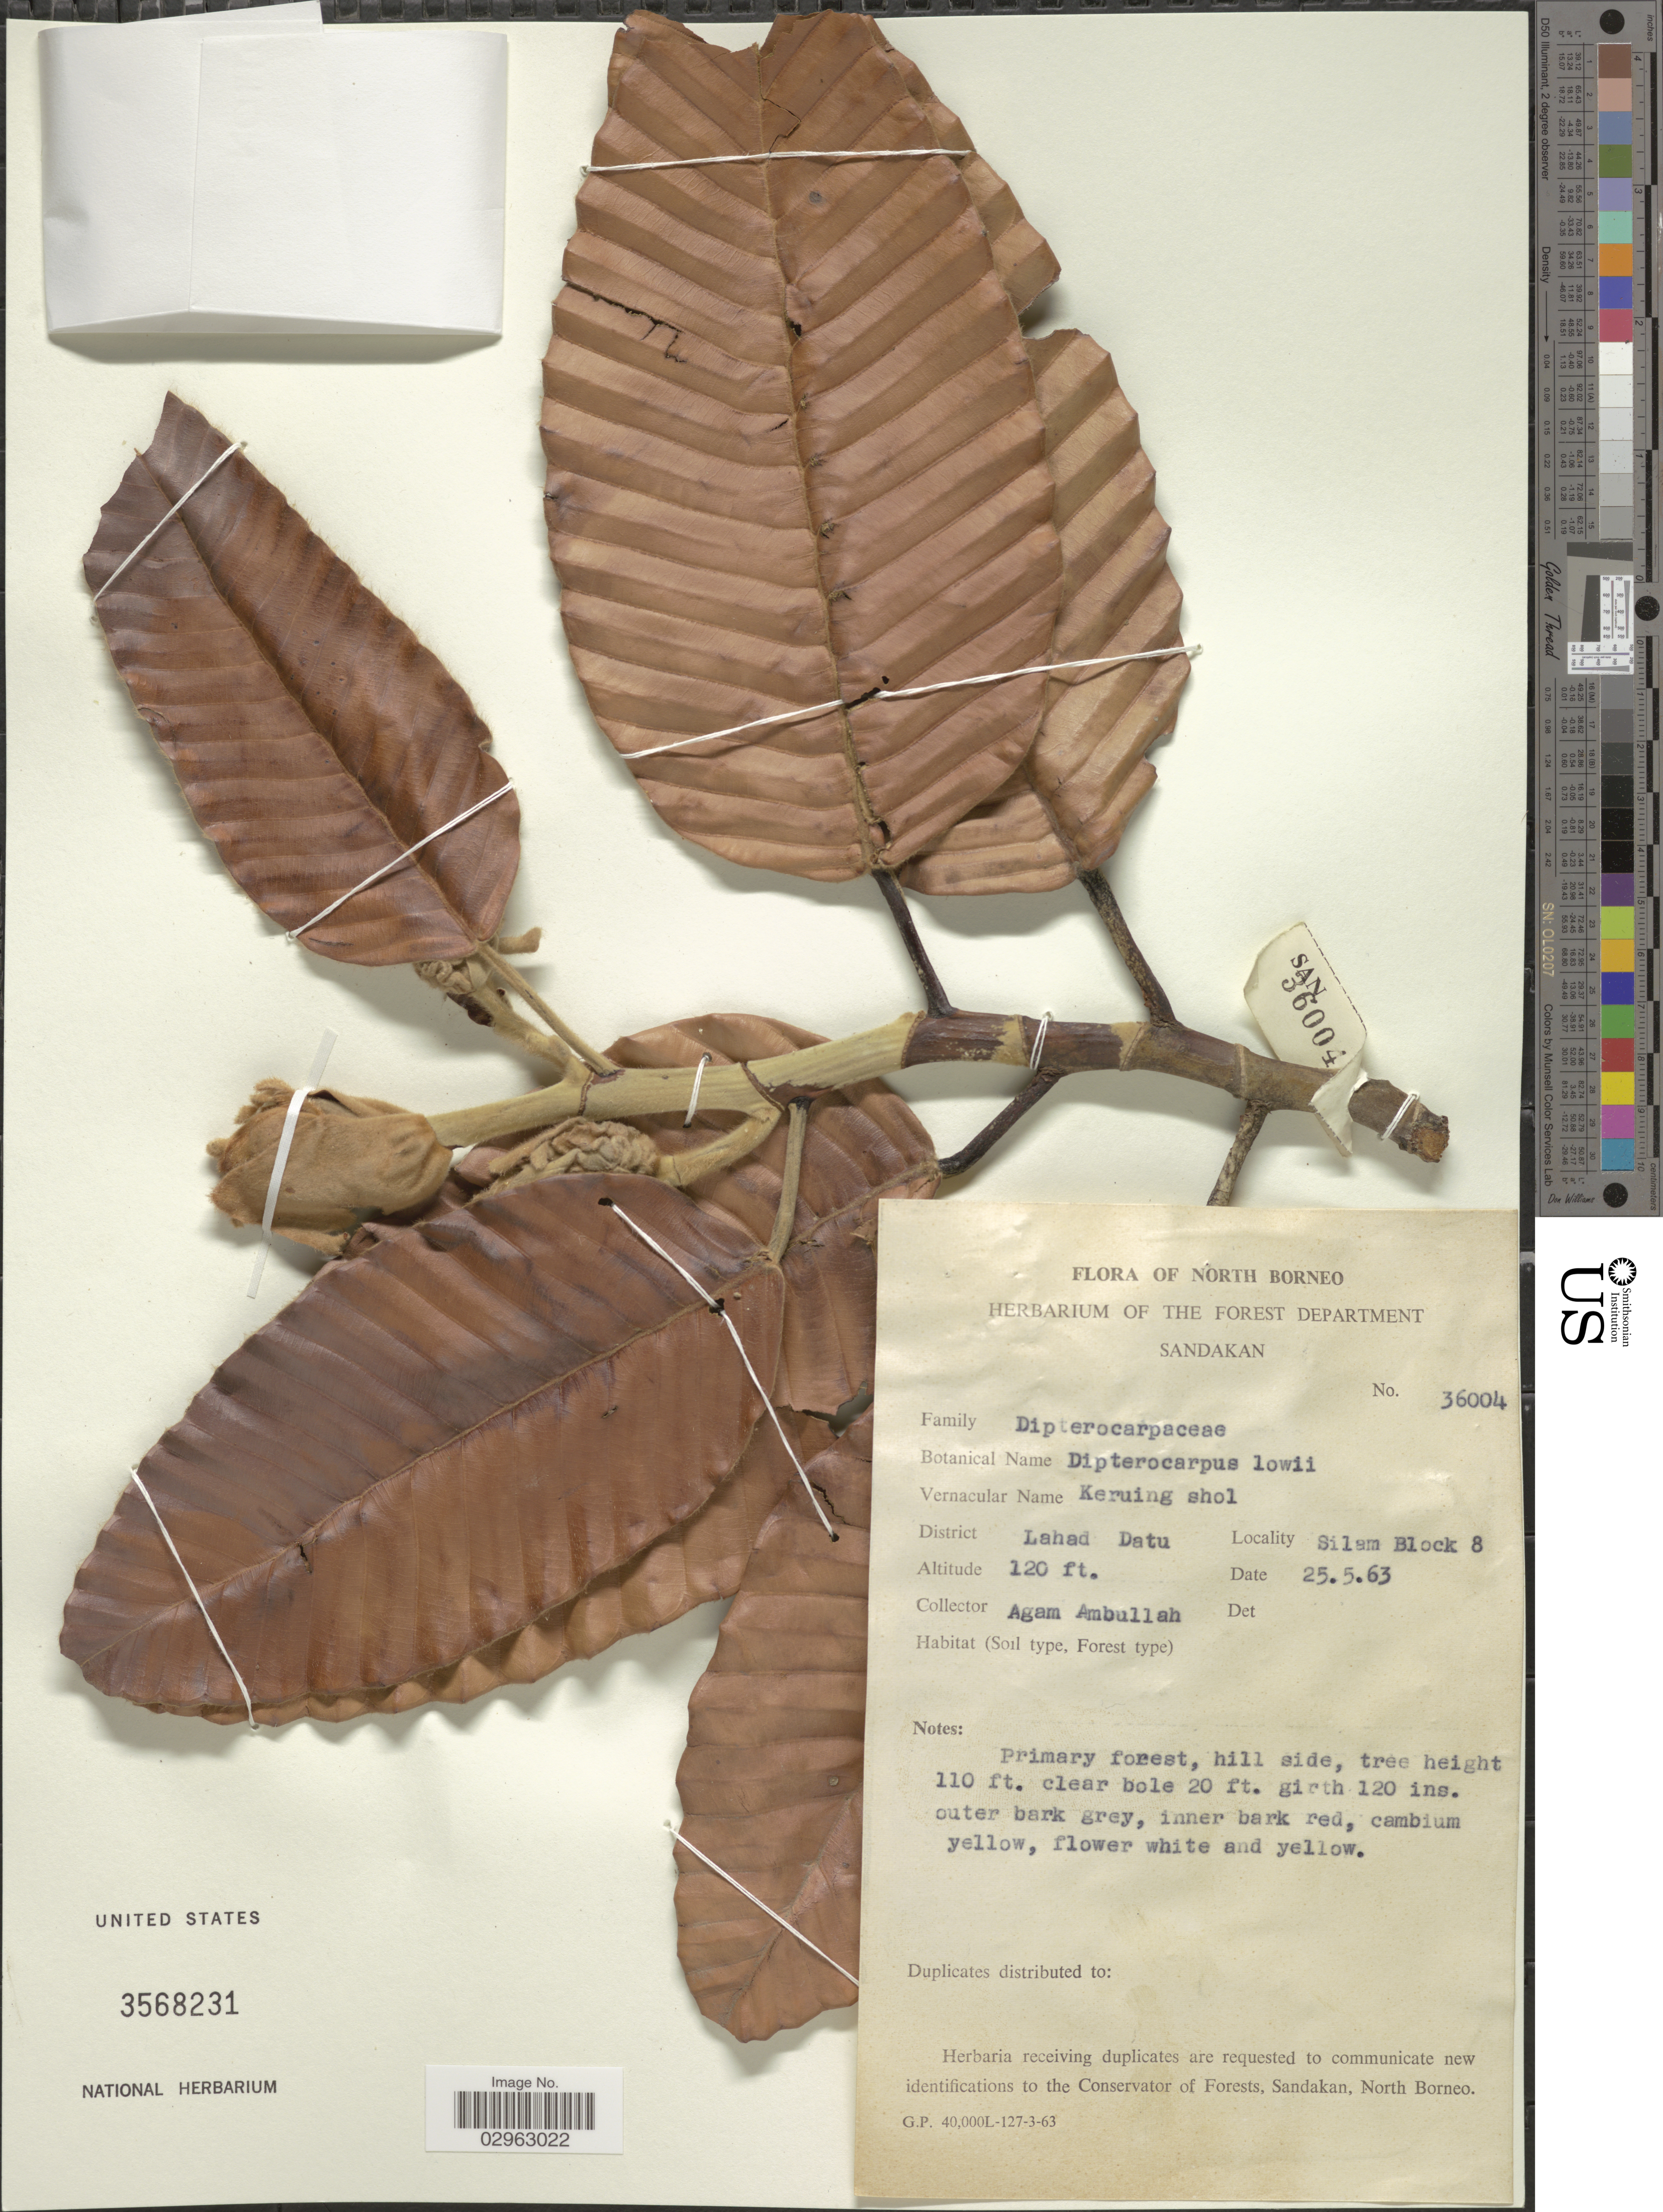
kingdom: Plantae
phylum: Tracheophyta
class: Magnoliopsida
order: Malvales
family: Dipterocarpaceae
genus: Dipterocarpus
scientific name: Dipterocarpus lowii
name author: Hook. f.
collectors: A. Ambullah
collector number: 36004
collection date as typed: Transcribed d/m/y: 25/5/63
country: Malaysia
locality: North Borneo. District Lahad Datu. Silam Block 8.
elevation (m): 37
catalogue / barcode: US 3568231